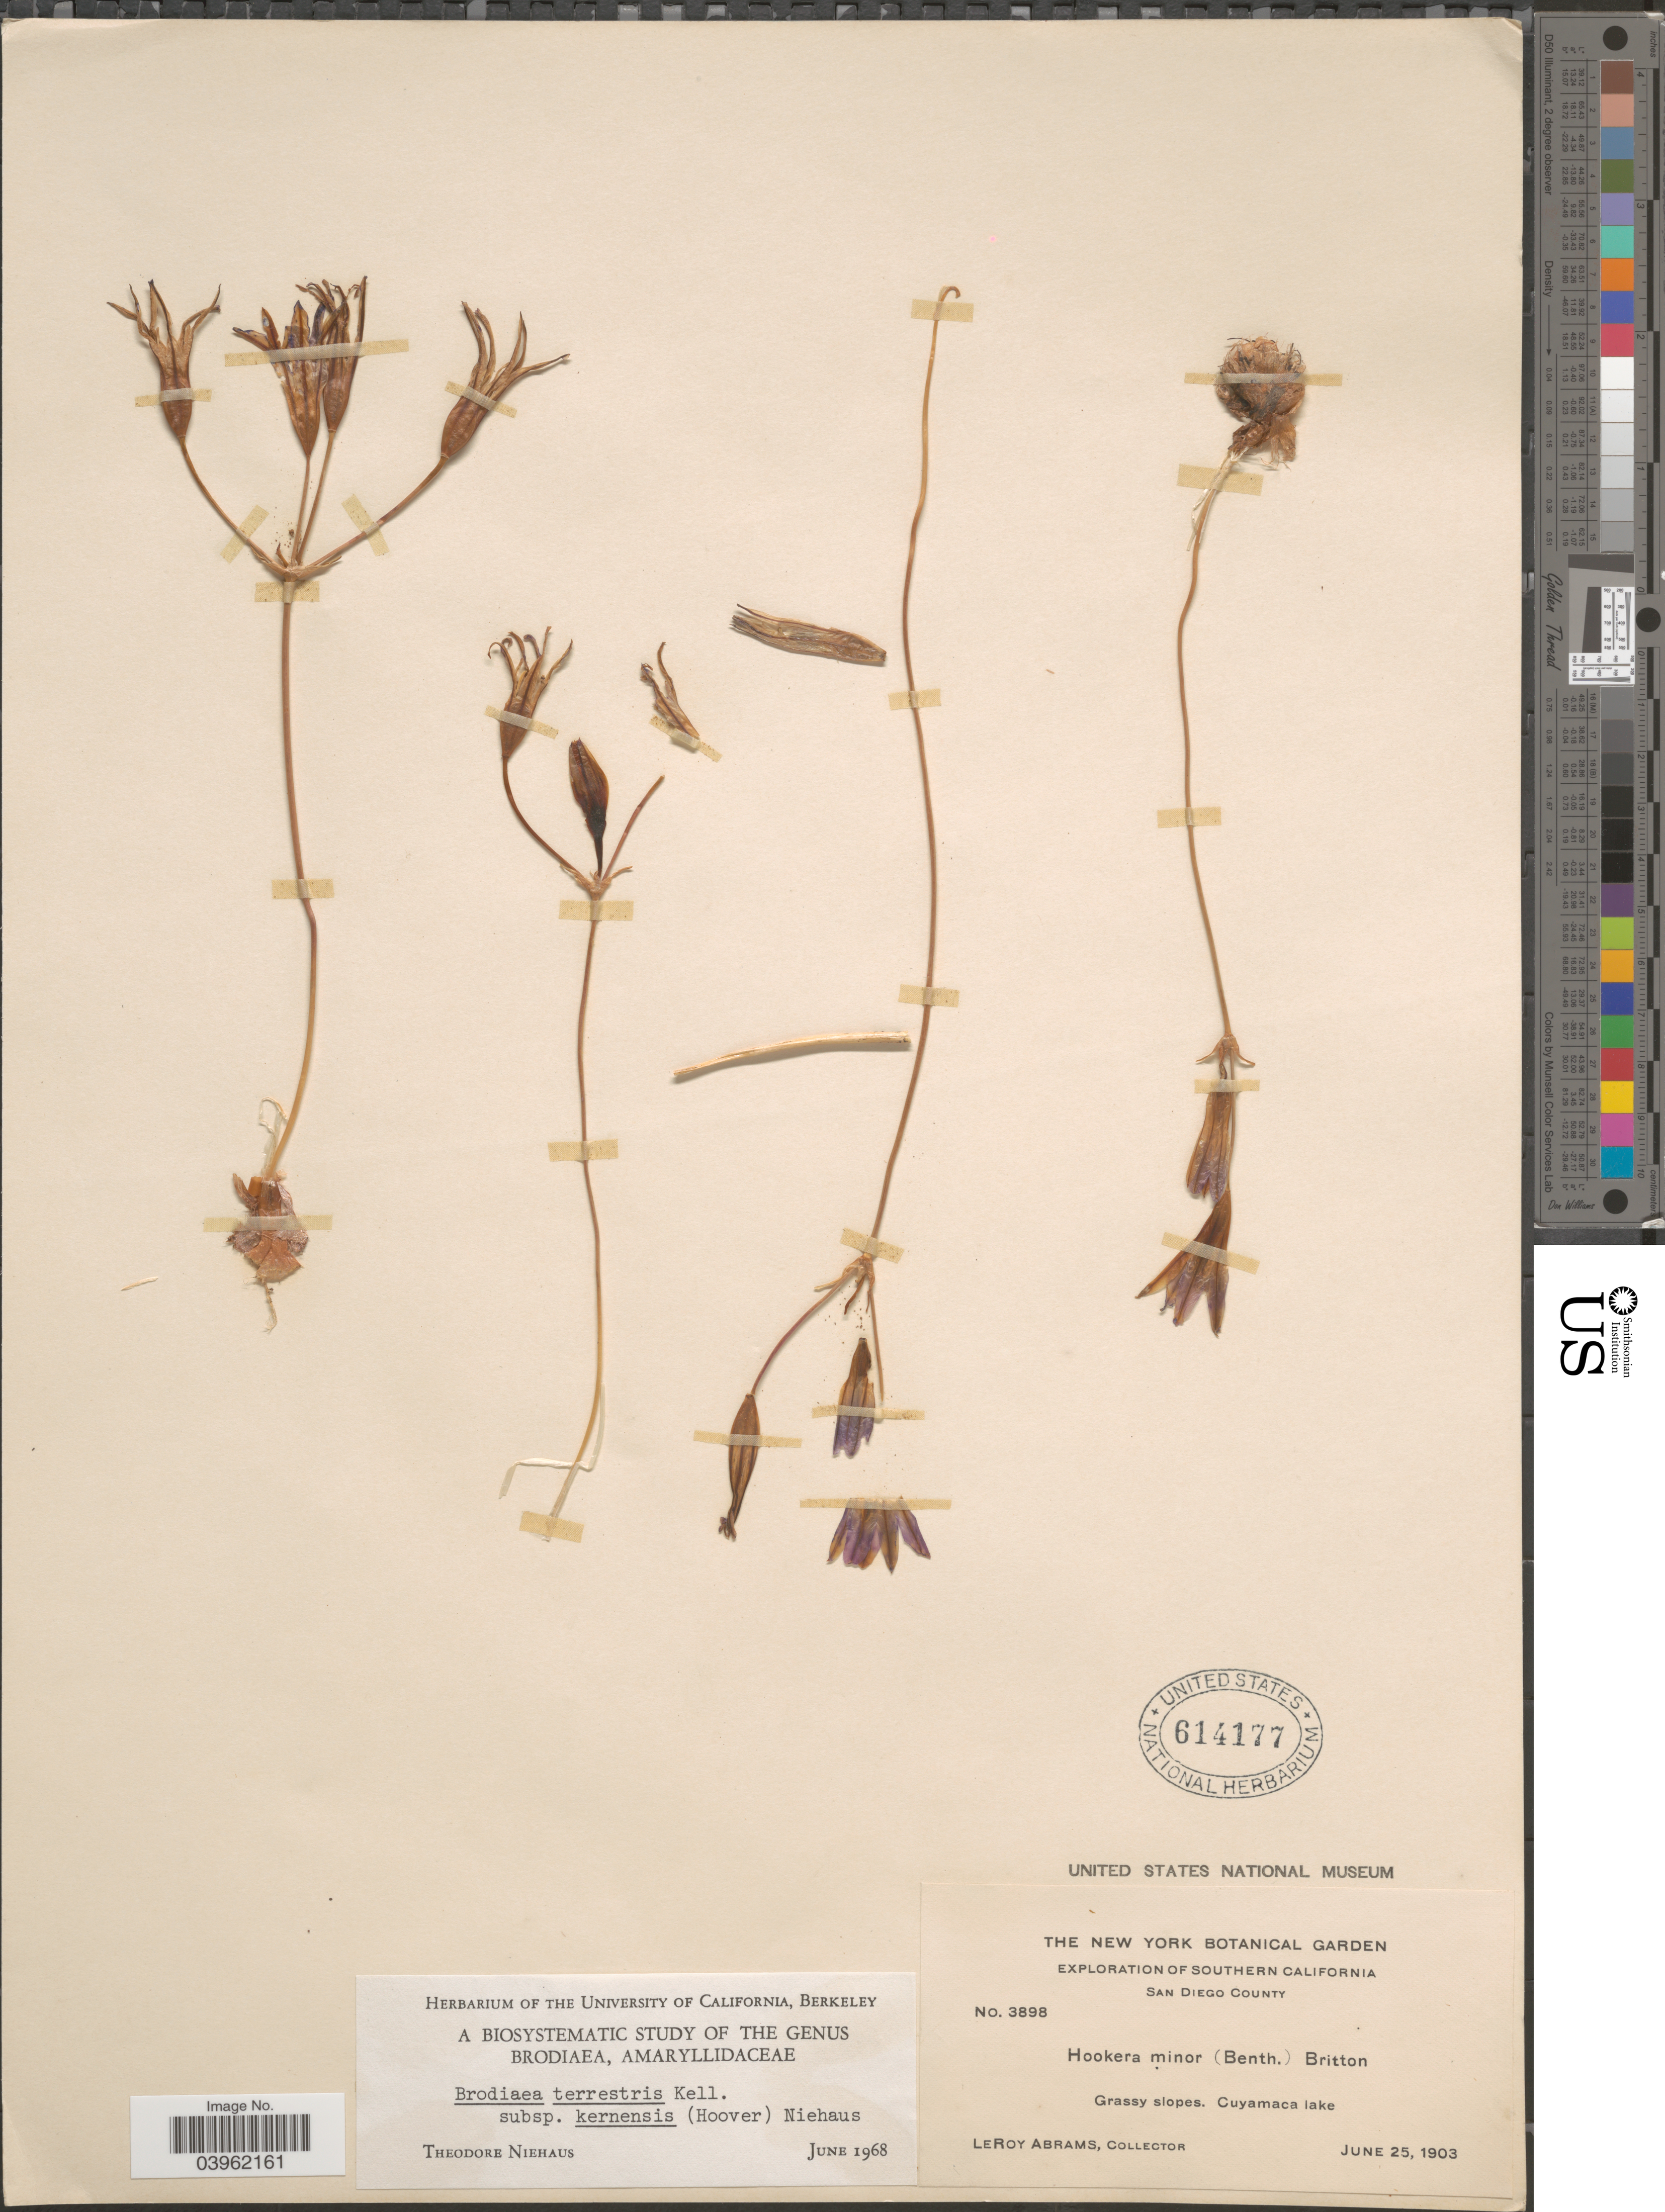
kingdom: Plantae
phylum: Tracheophyta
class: Liliopsida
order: Asparagales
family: Asparagaceae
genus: Brodiaea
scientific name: Brodiaea terrestris subsp. kernensis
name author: (Hoover) T.F. Niehaus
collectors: L. Abrams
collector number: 3898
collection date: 1903-06-25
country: United States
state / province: California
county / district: San Diego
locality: Southern California. San Diego County. Cuyamaca lake.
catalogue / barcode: US 614177